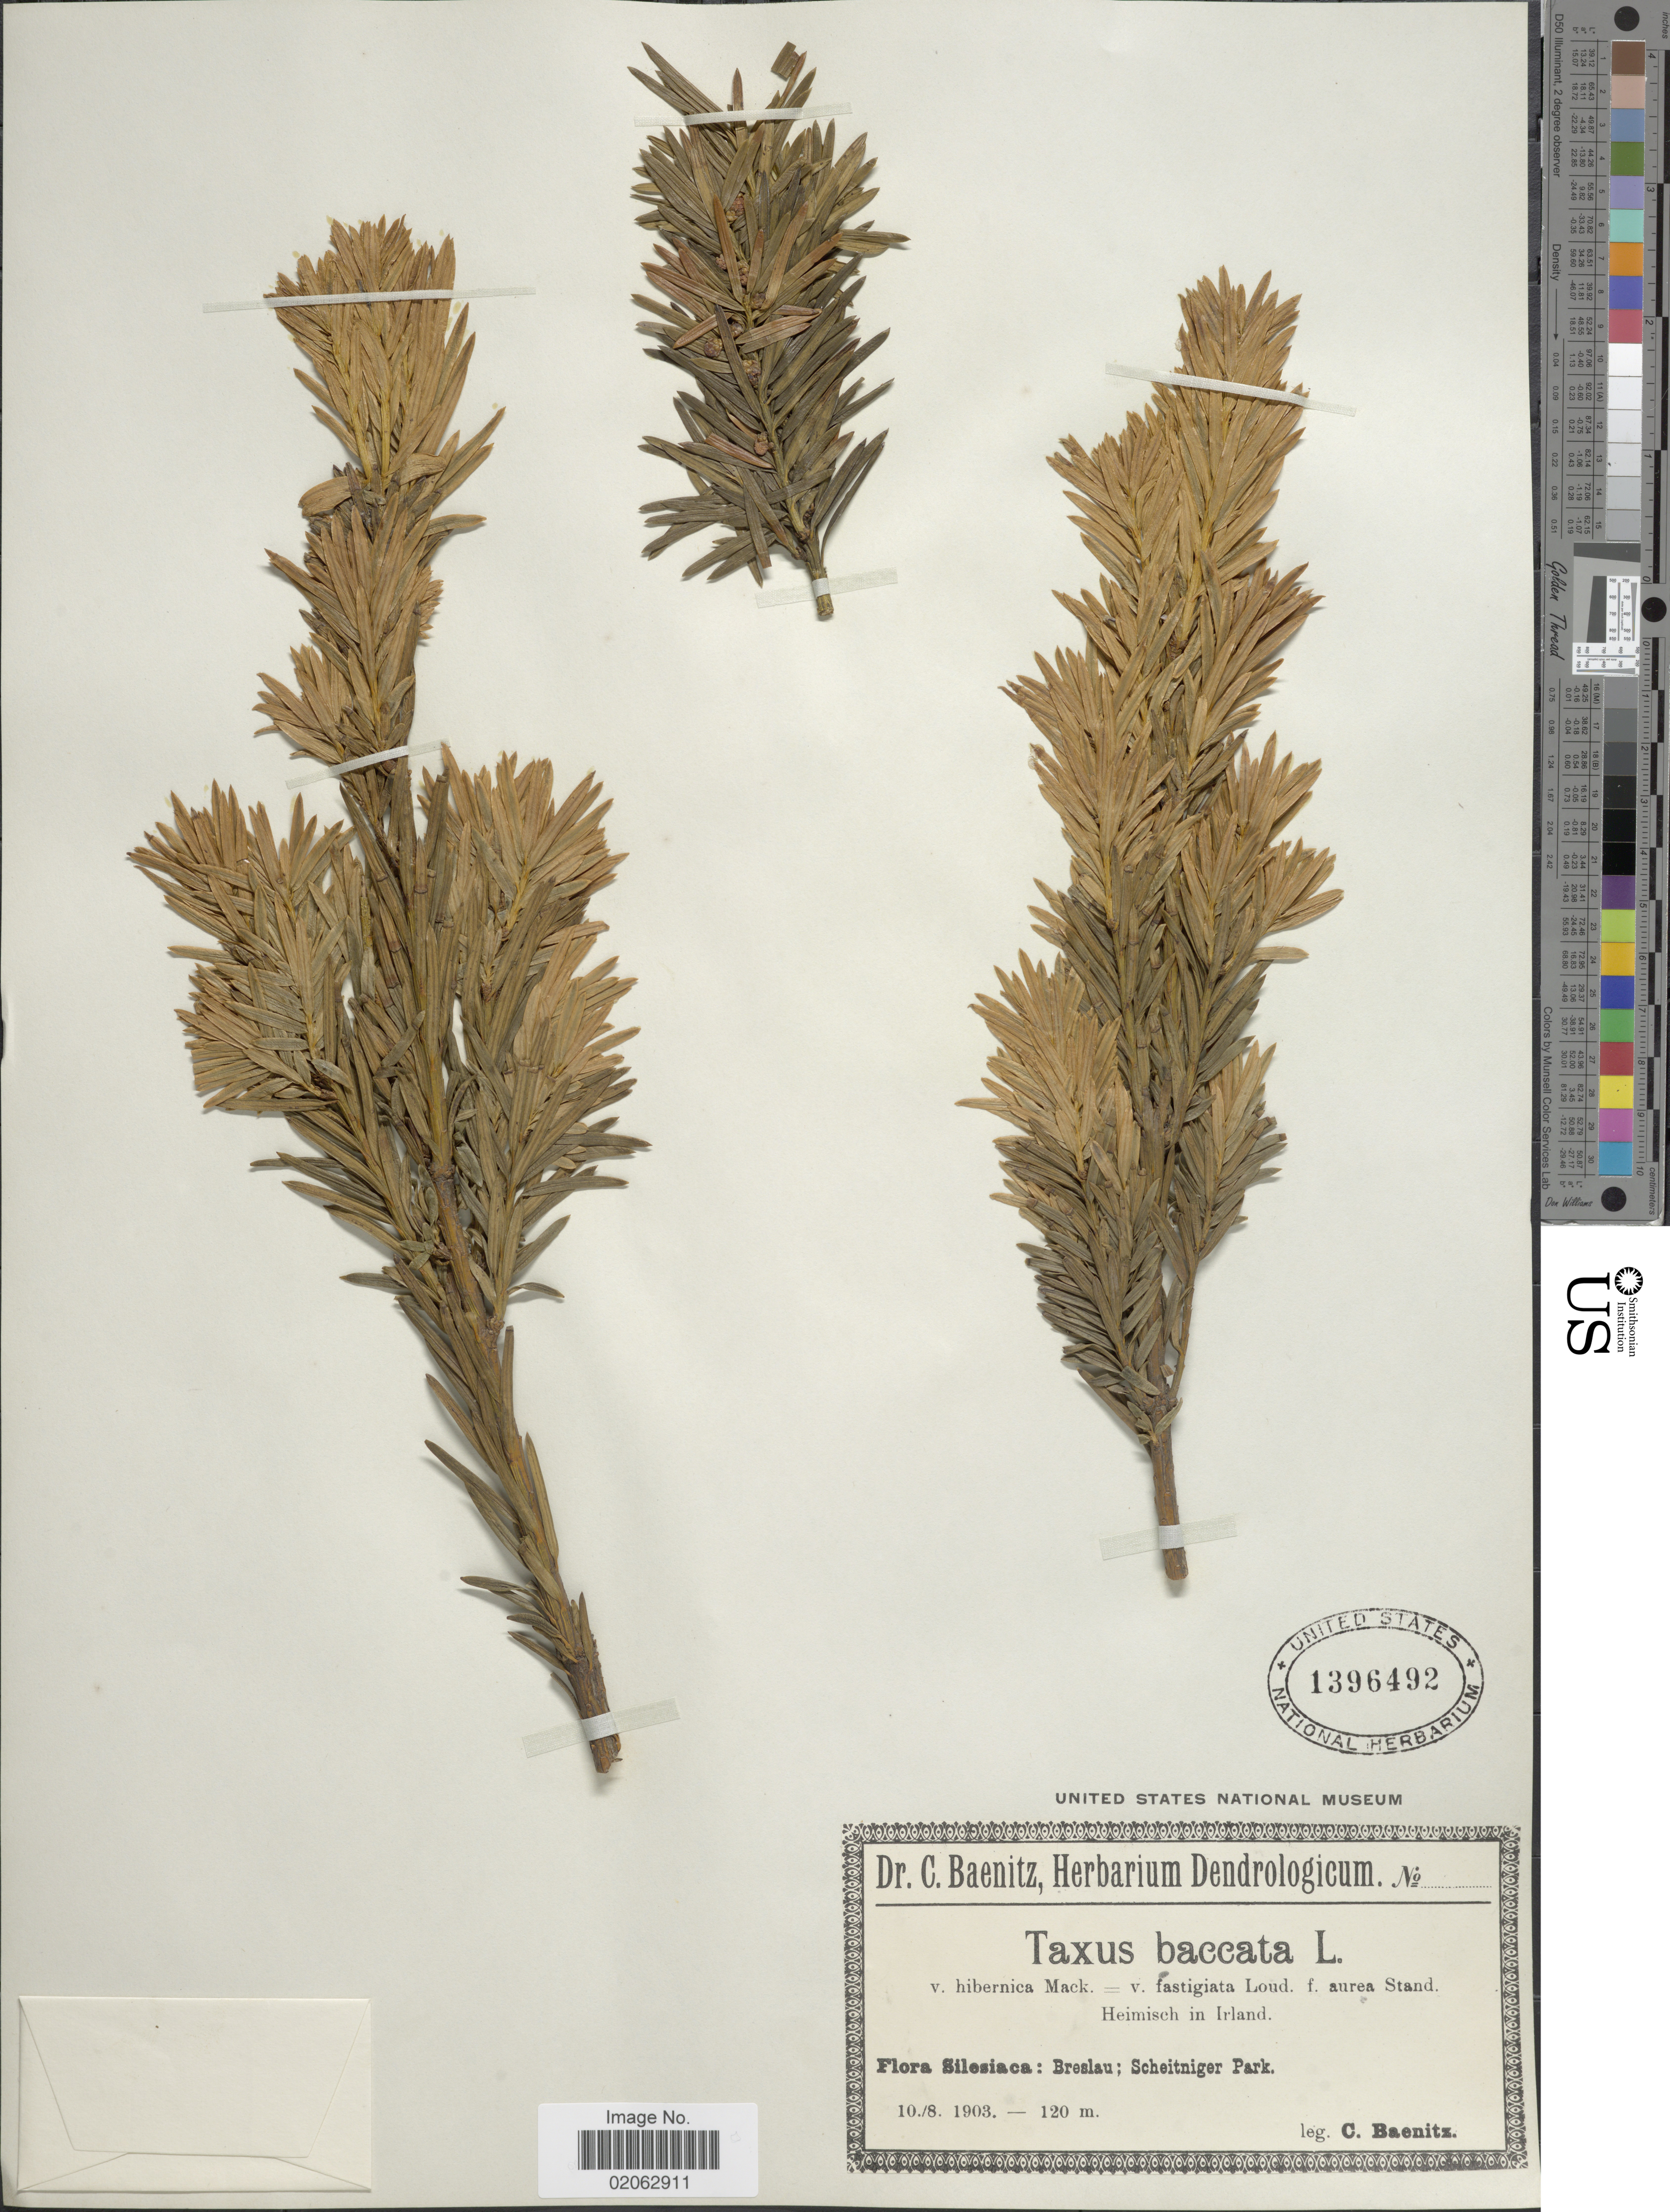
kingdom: Plantae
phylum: Tracheophyta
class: Pinopsida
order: Pinales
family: Taxaceae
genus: Taxus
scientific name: Taxus baccata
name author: L.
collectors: C. G. Baenitz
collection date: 1903-08-10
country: Poland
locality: Silesiaca: Breslau; Scheitniger Park.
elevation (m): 120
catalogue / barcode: US 1396492